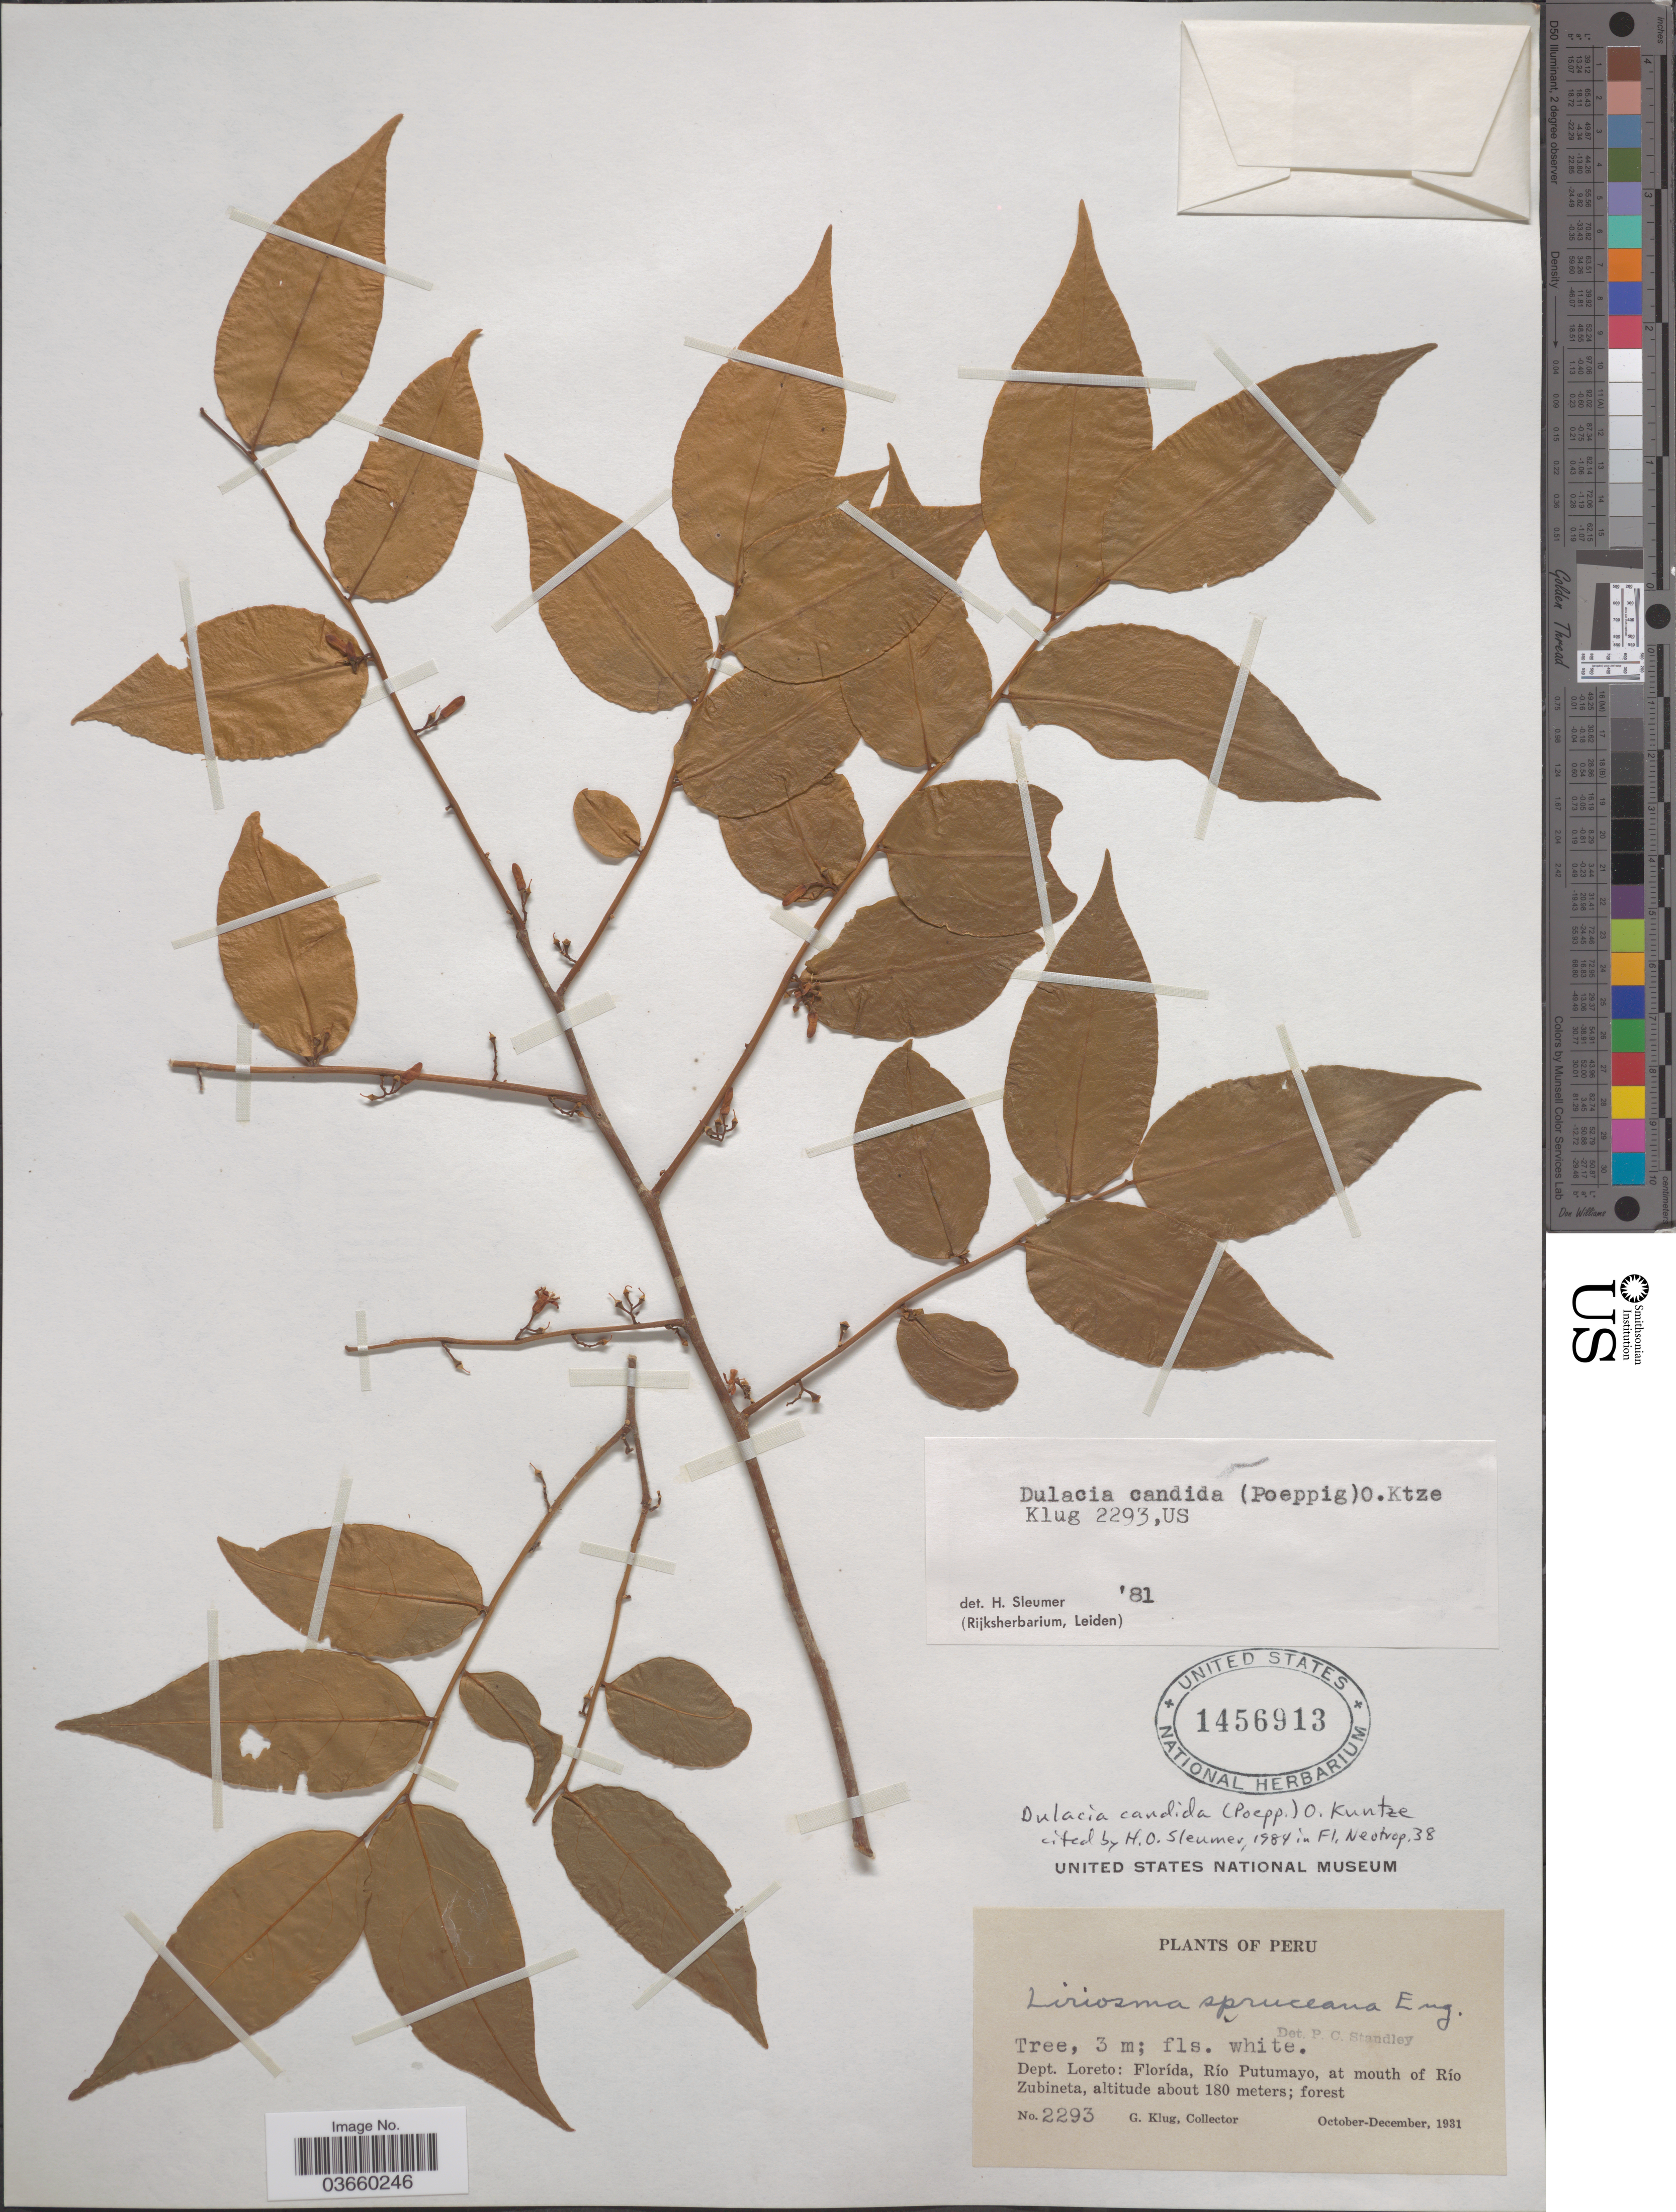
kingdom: Plantae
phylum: Tracheophyta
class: Magnoliopsida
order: Santalales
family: Olacaceae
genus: Dulacia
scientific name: Dulacia candida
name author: (Poepp.) Kuntze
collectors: G. Klug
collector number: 2293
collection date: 1931-10/1931-12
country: Peru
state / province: Loreto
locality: Dept. Loreto: Florída, Río Putumayo, at mouth of Río Zubineta.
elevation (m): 180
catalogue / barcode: US 1456913